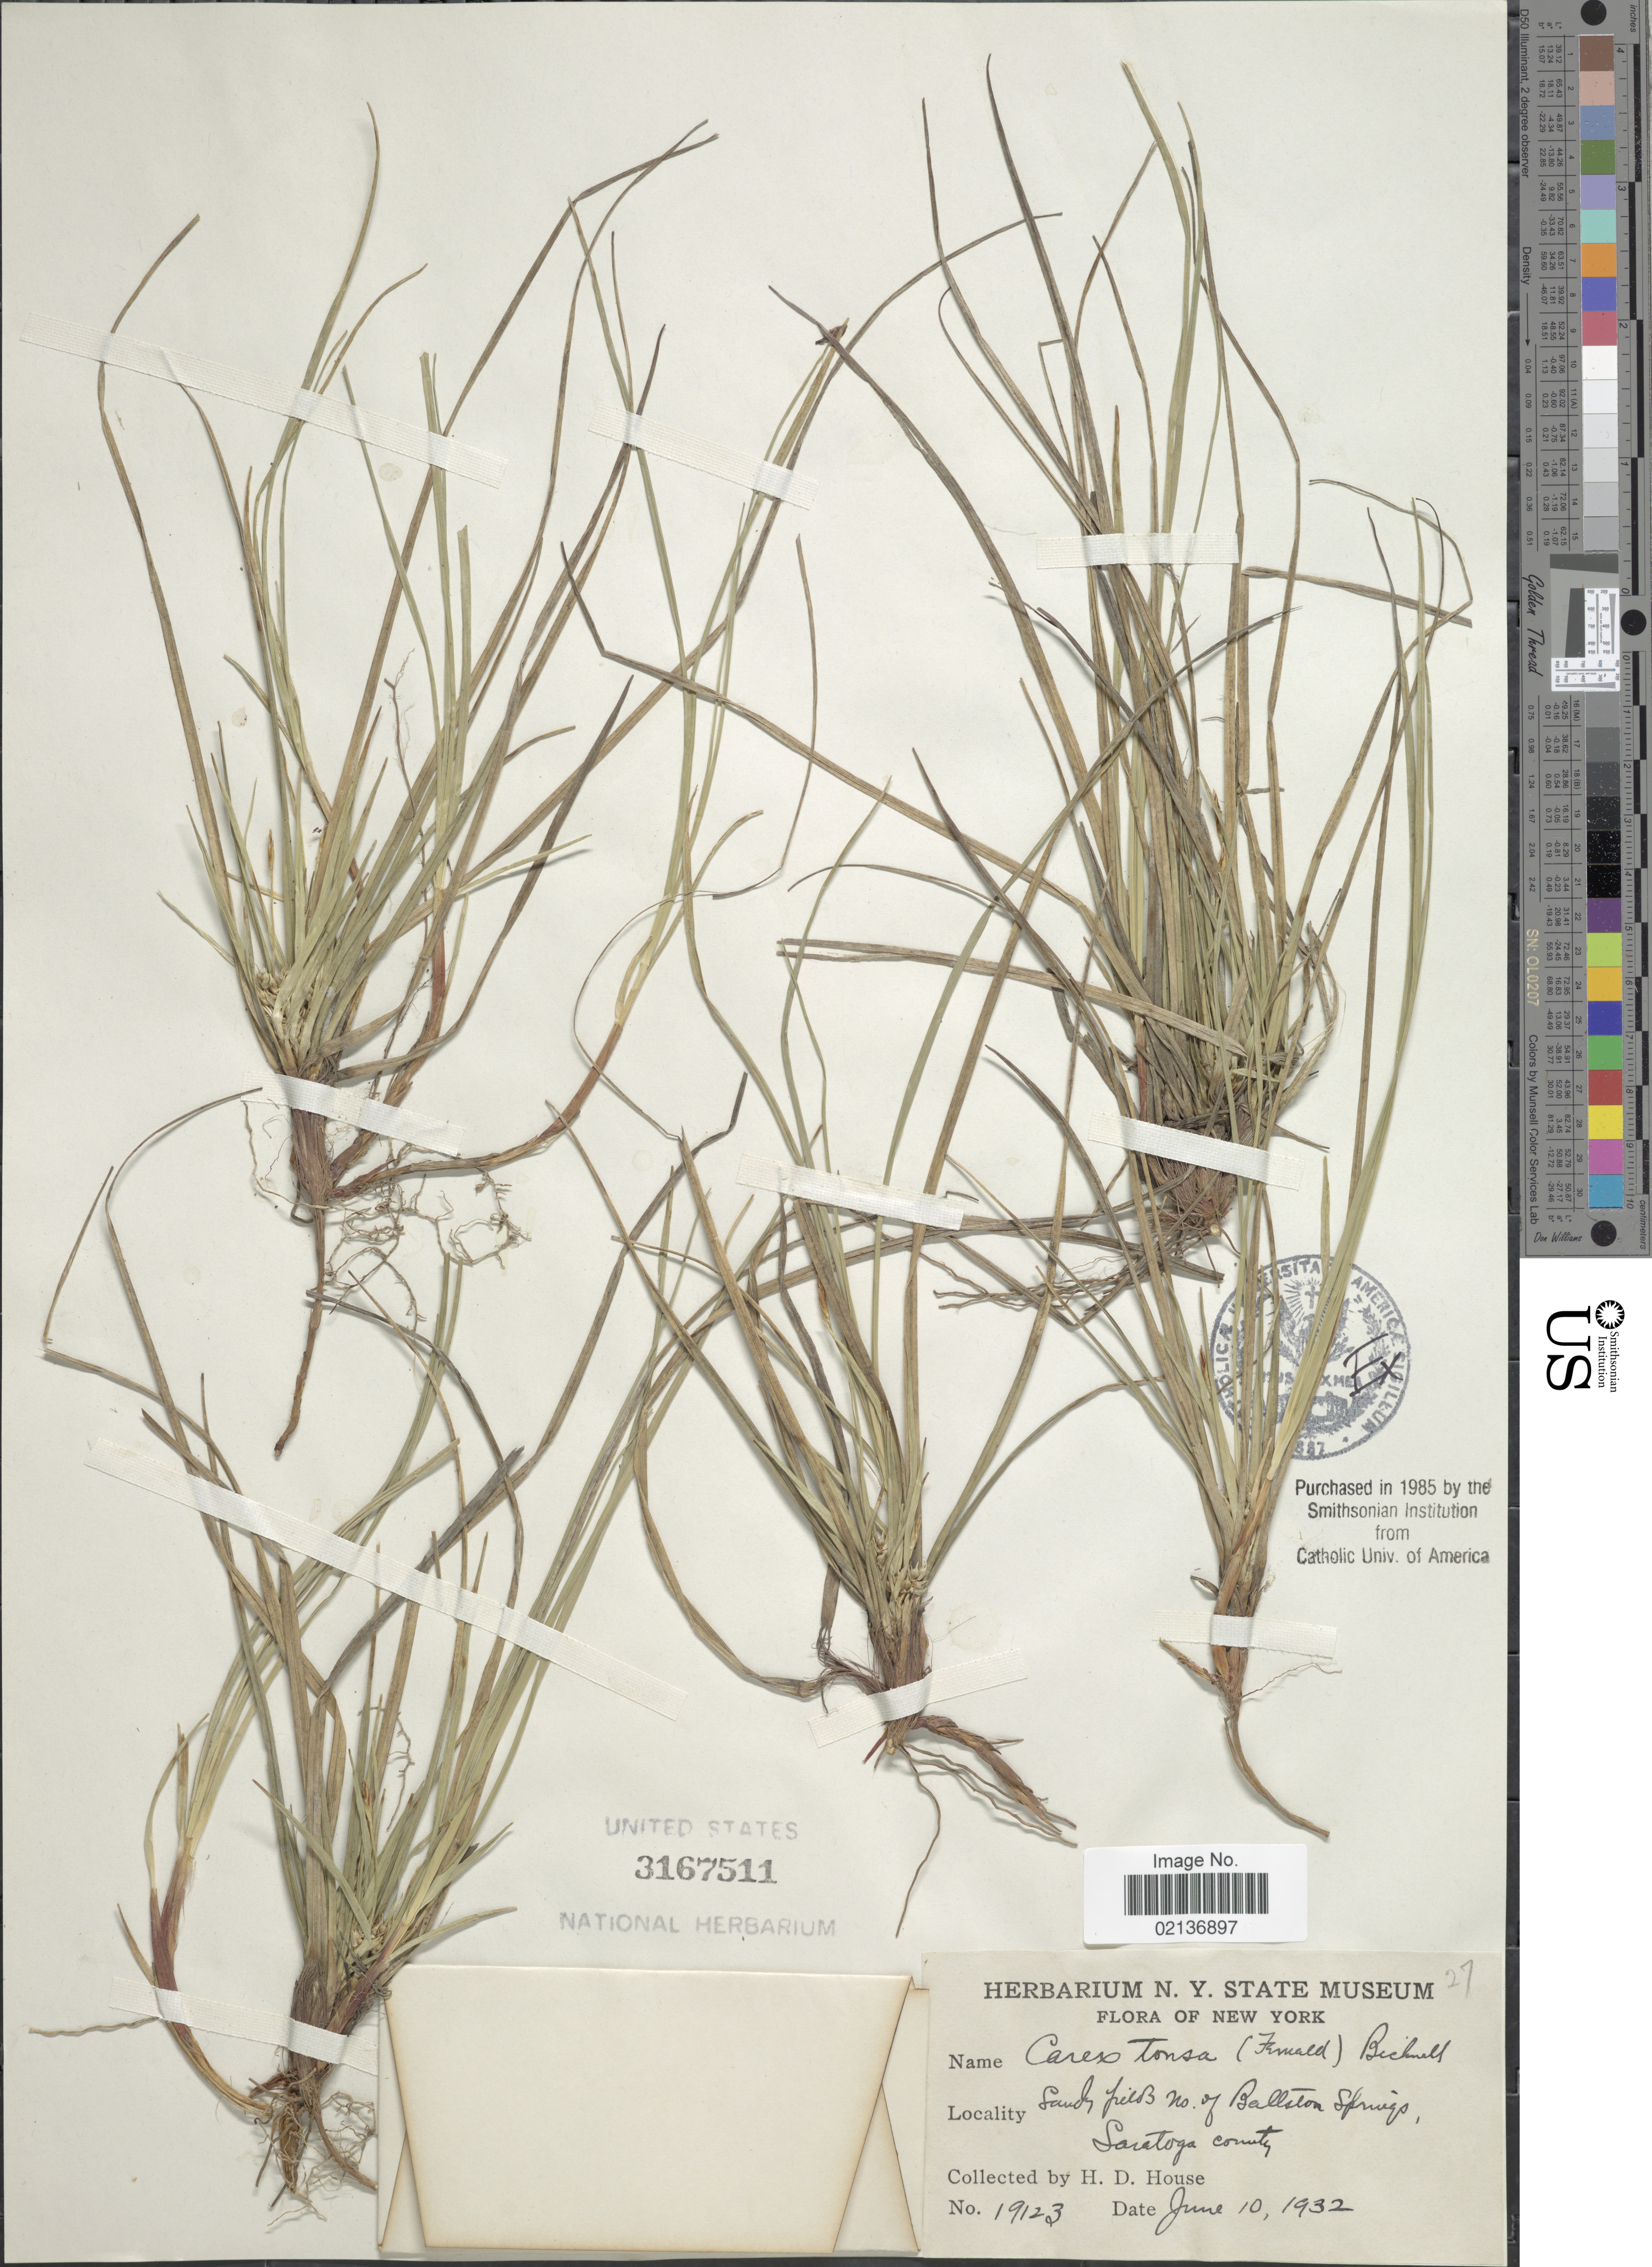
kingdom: Plantae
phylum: Tracheophyta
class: Liliopsida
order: Poales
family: Cyperaceae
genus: Carex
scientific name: Carex tonsa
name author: (Fernald) E.P. Bicknell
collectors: H. D. House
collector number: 19123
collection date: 1932-06-10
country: United States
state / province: New York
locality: No of Ballston Springs, Saratoga County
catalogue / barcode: US 3167511